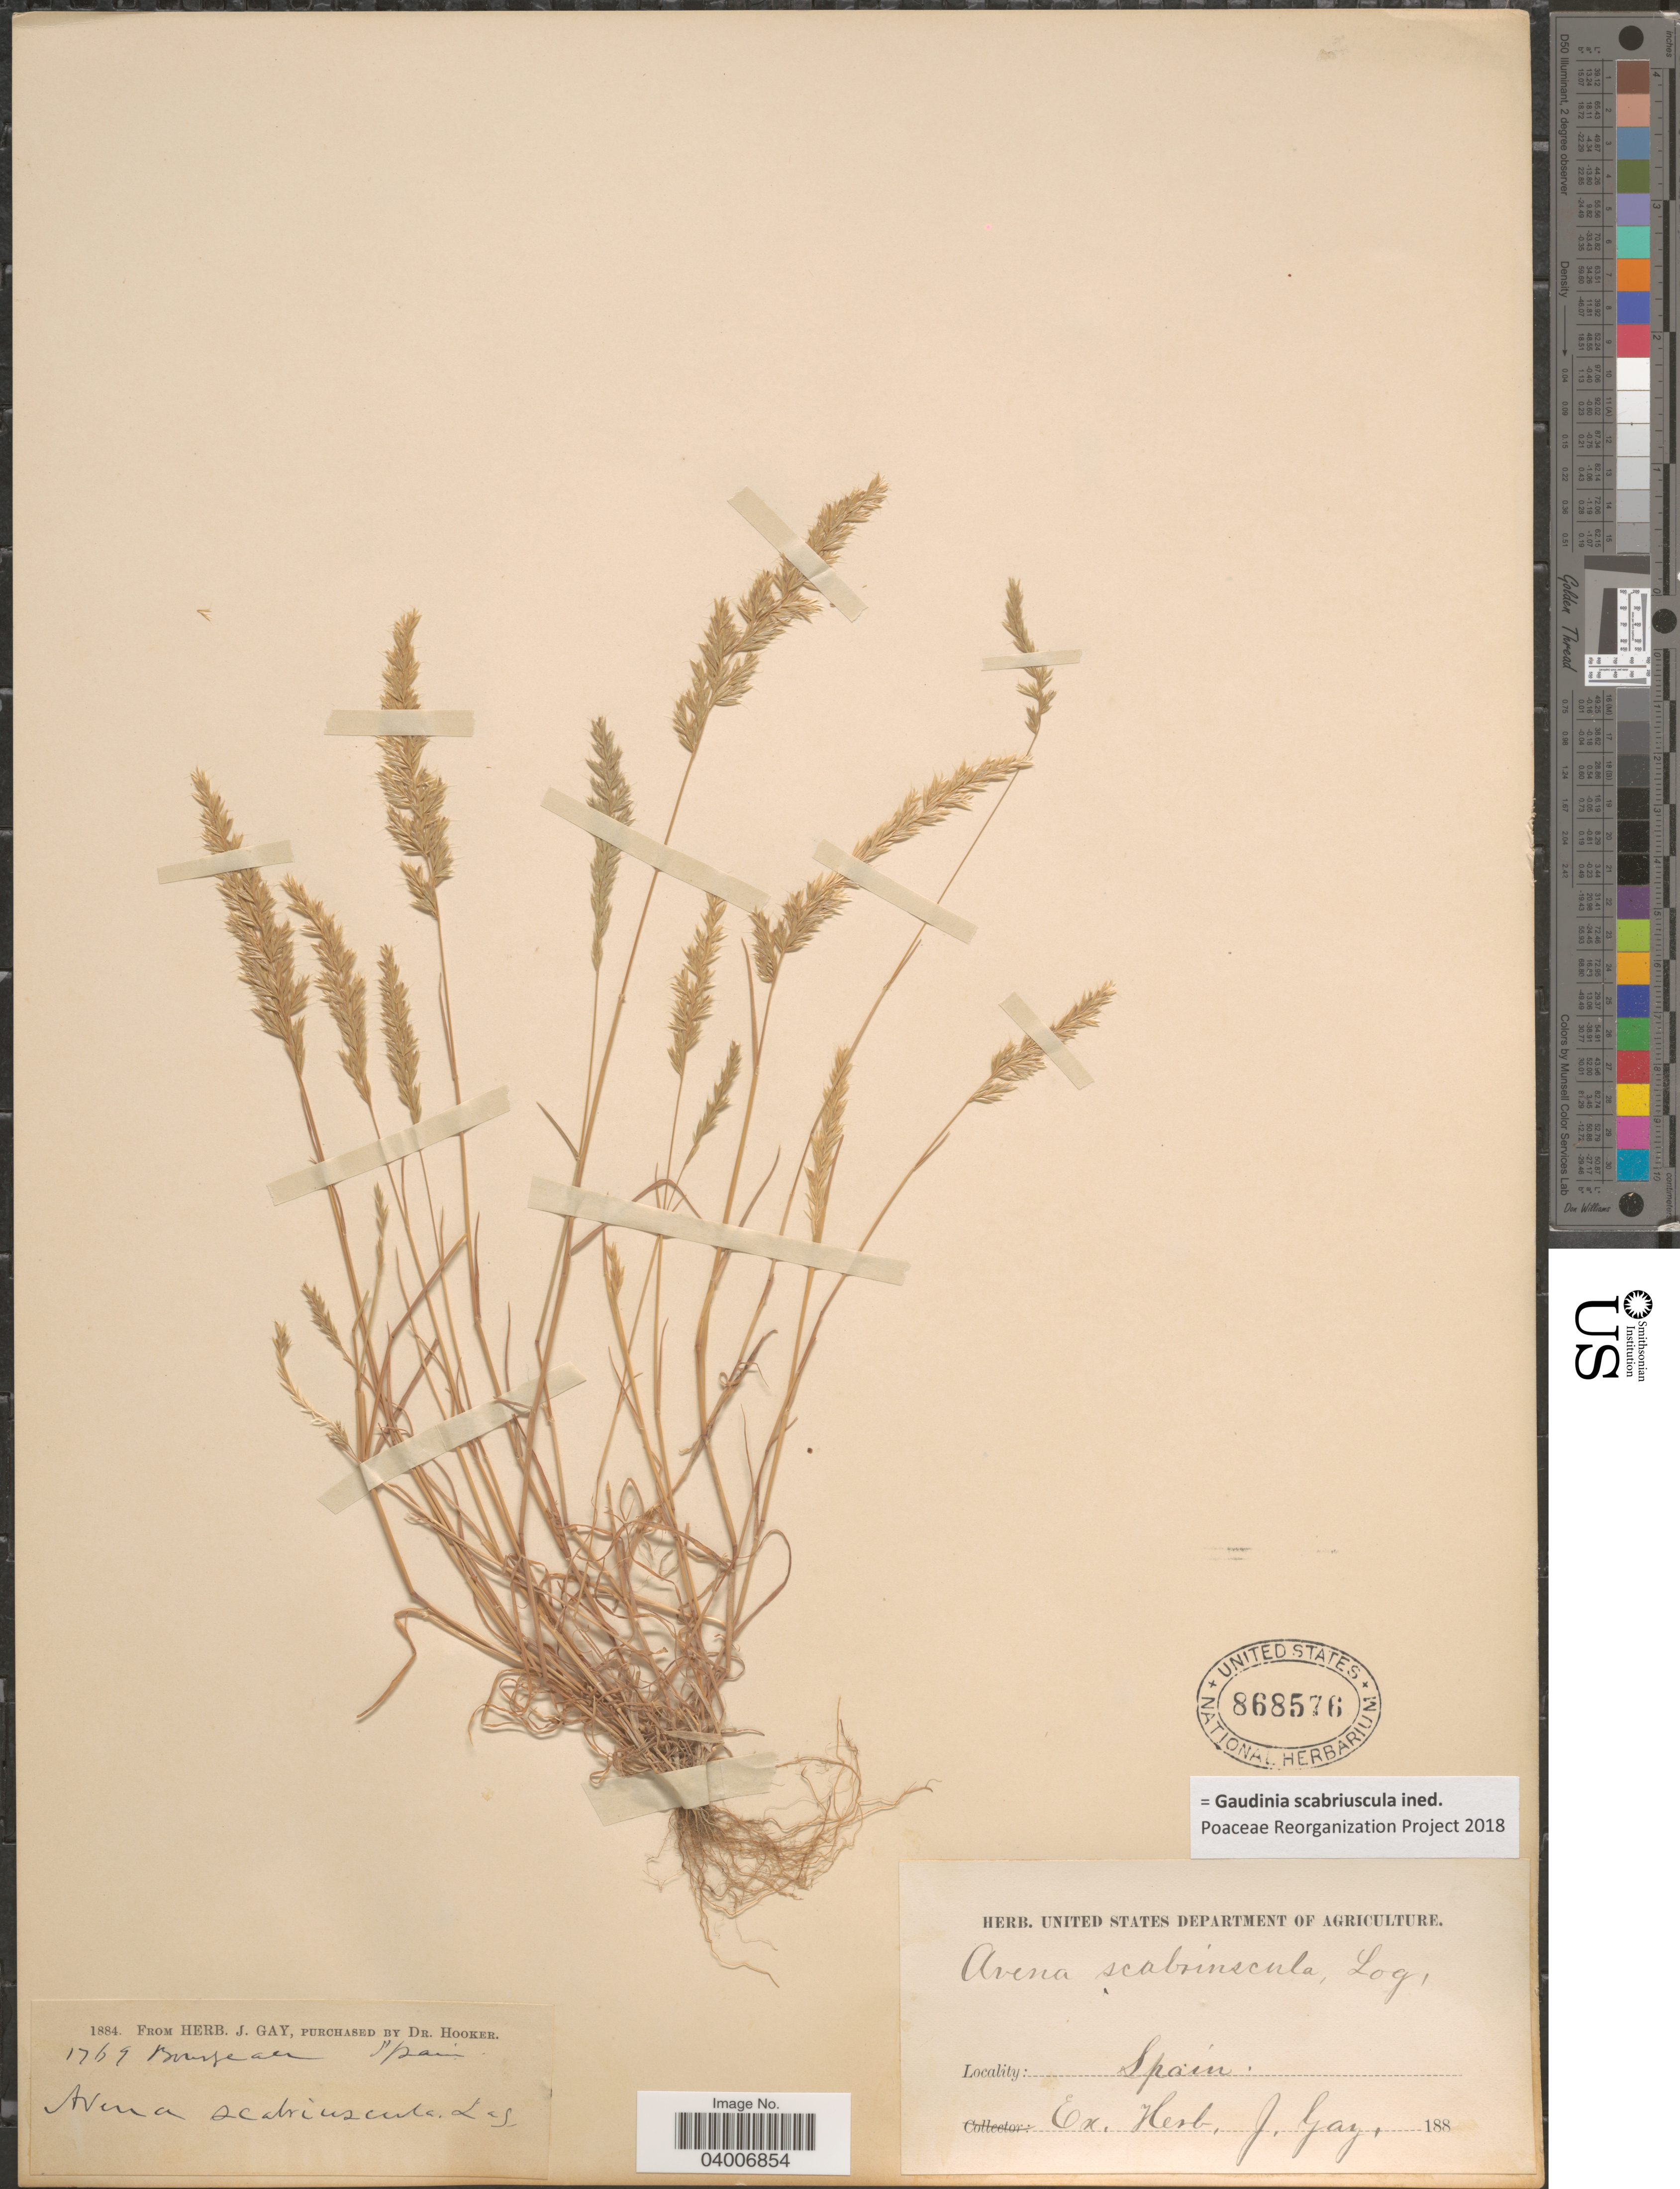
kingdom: Plantae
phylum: Tracheophyta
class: Liliopsida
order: Poales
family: Poaceae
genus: Gaudinia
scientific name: Gaudinia scabriuscula ined.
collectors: -. Bourgeau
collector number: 1769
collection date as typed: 188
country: Spain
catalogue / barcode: US 868576